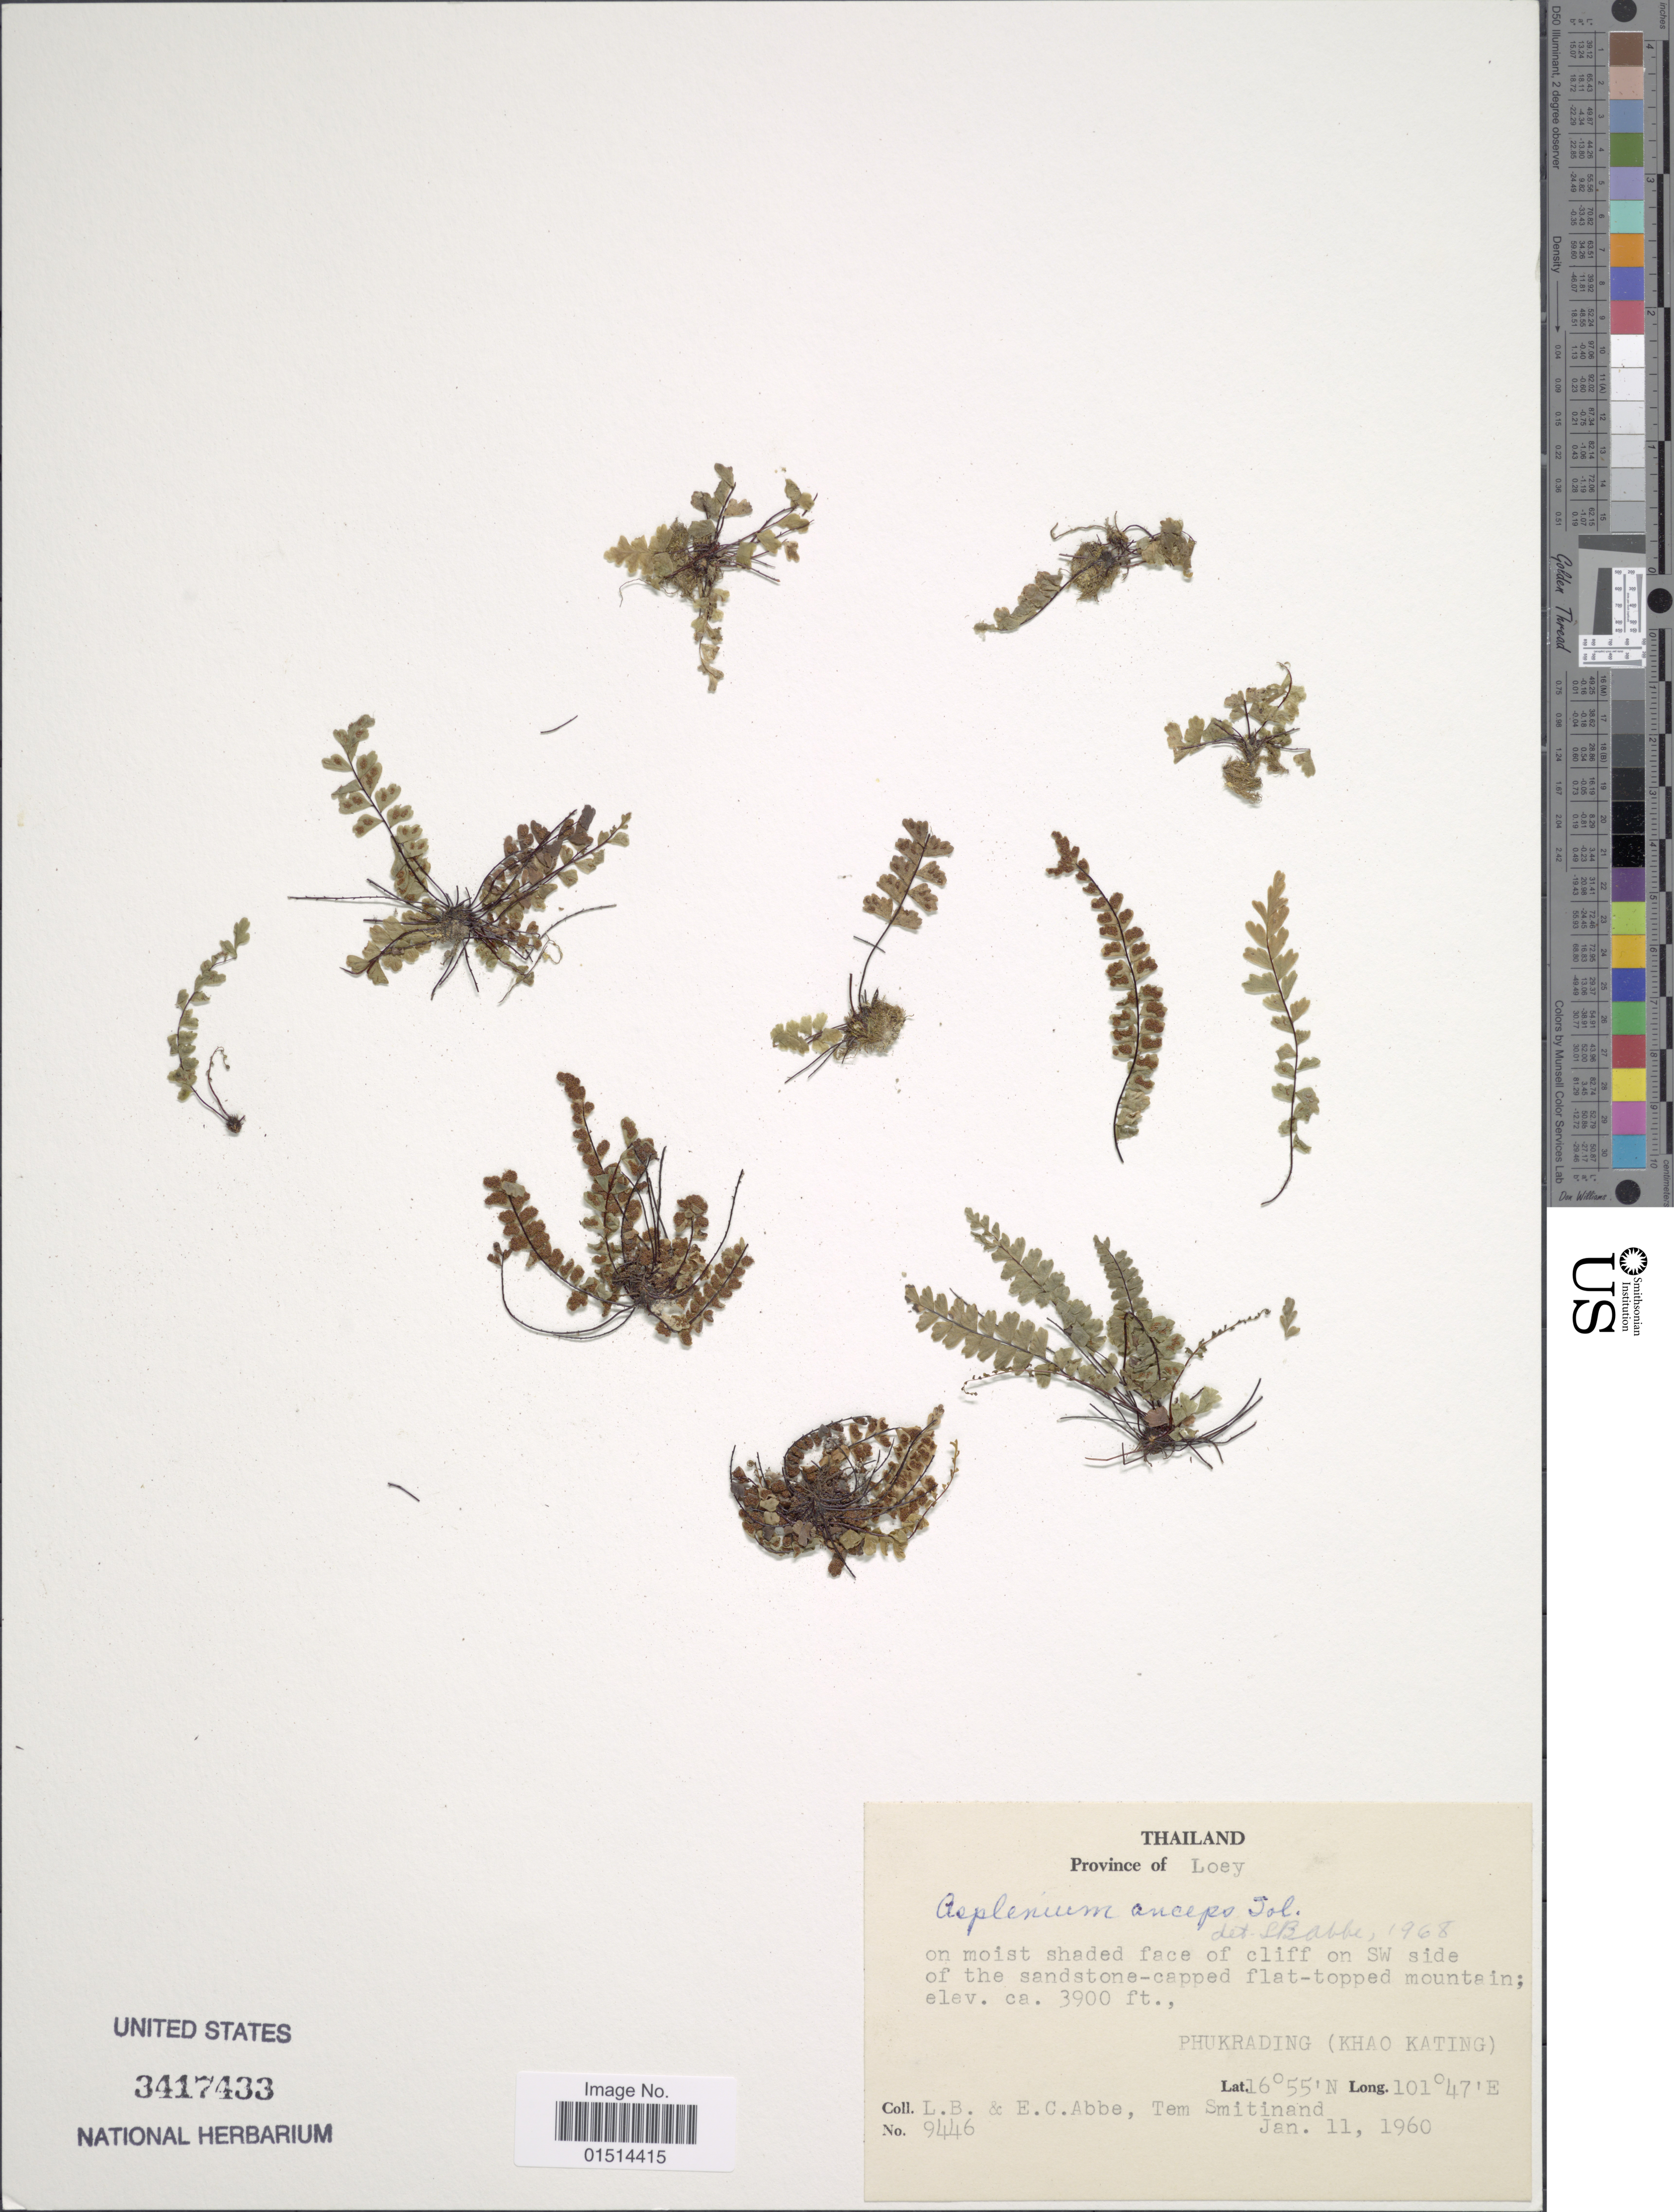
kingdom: Plantae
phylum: Tracheophyta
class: Polypodiopsida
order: Polypodiales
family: Pteridaceae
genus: Hemionitis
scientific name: Hemionitis anceps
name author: (Lowe) Hook. & Grev.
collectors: L. B. Abbe & E. C. Abbe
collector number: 9446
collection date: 1960-01-11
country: Thailand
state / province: Loei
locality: Loey, Phukrading (Khao Kating)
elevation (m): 1189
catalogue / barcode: US 3417433